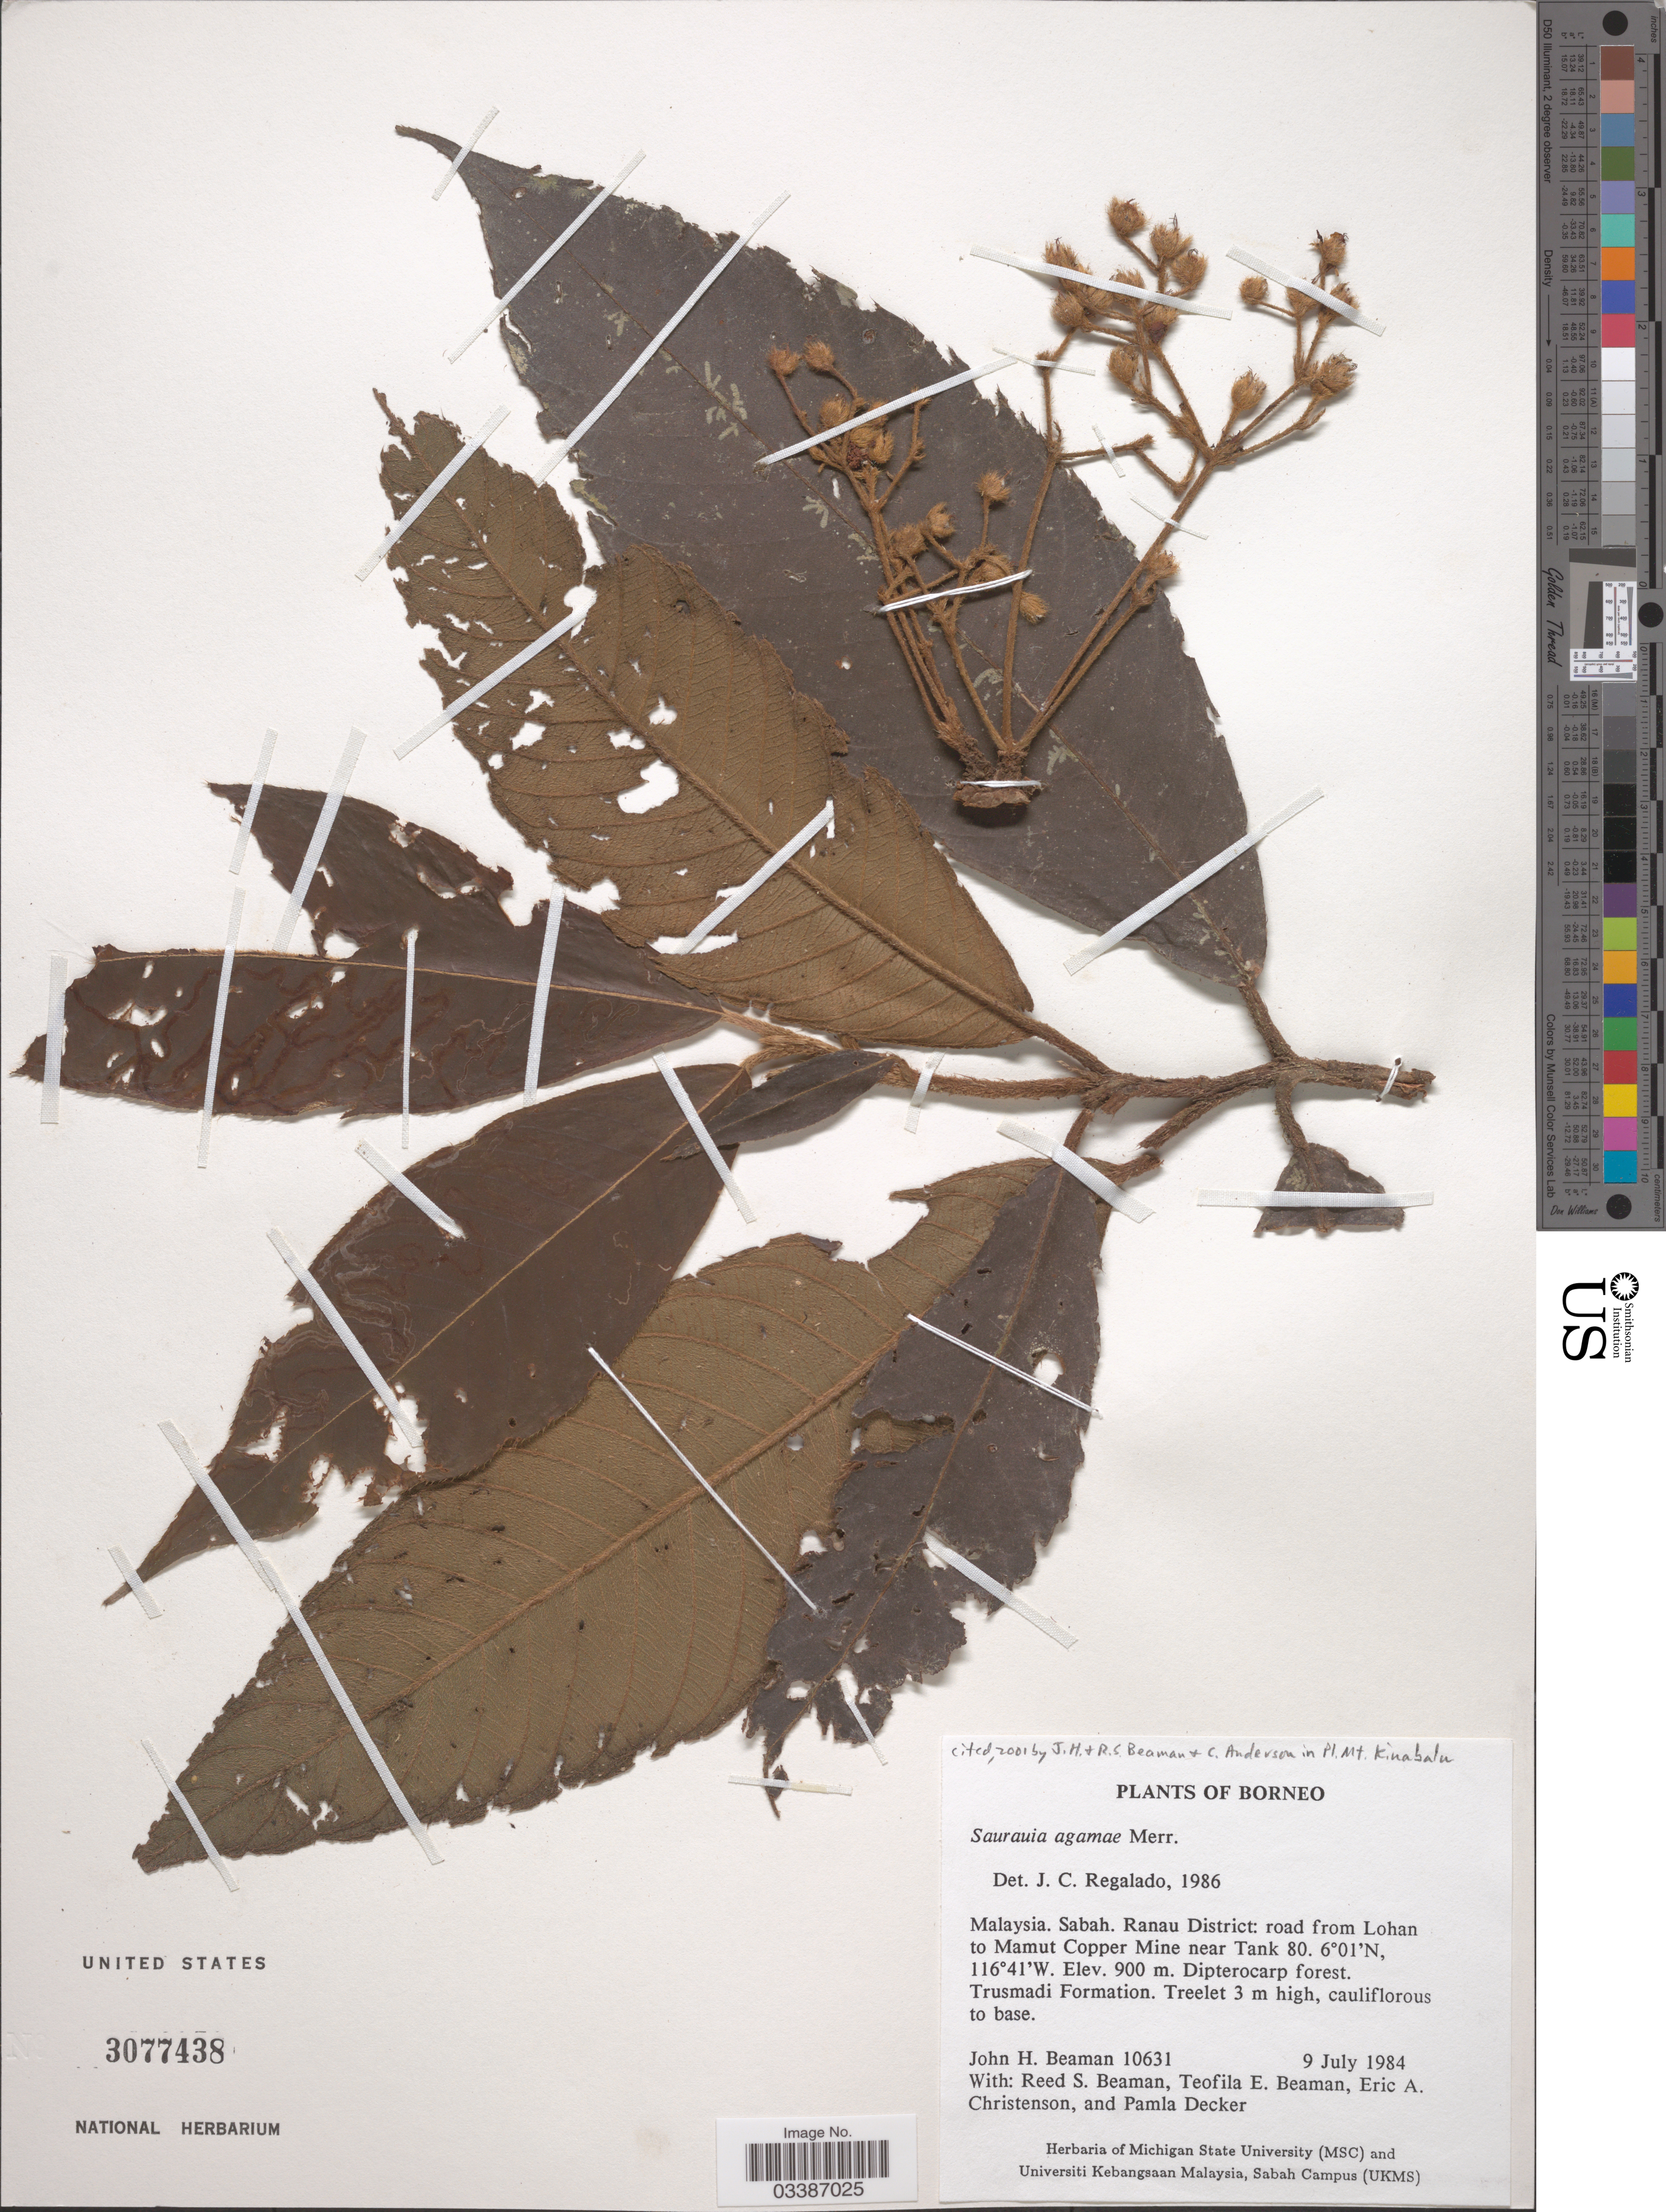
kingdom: Plantae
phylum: Tracheophyta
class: Magnoliopsida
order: Ericales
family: Actinidiaceae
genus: Saurauia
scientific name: Saurauia agamae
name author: Merr.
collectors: J. H. Beaman, R. S. Beaman, T. E. Beaman, E. A. Christenson & P. Decker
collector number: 10631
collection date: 1984-07-09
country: Malaysia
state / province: Sabah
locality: Borneo. Ranau District: road from Lohan to Mamut Copper Mine near Tank 80.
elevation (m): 900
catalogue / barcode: US 3077438